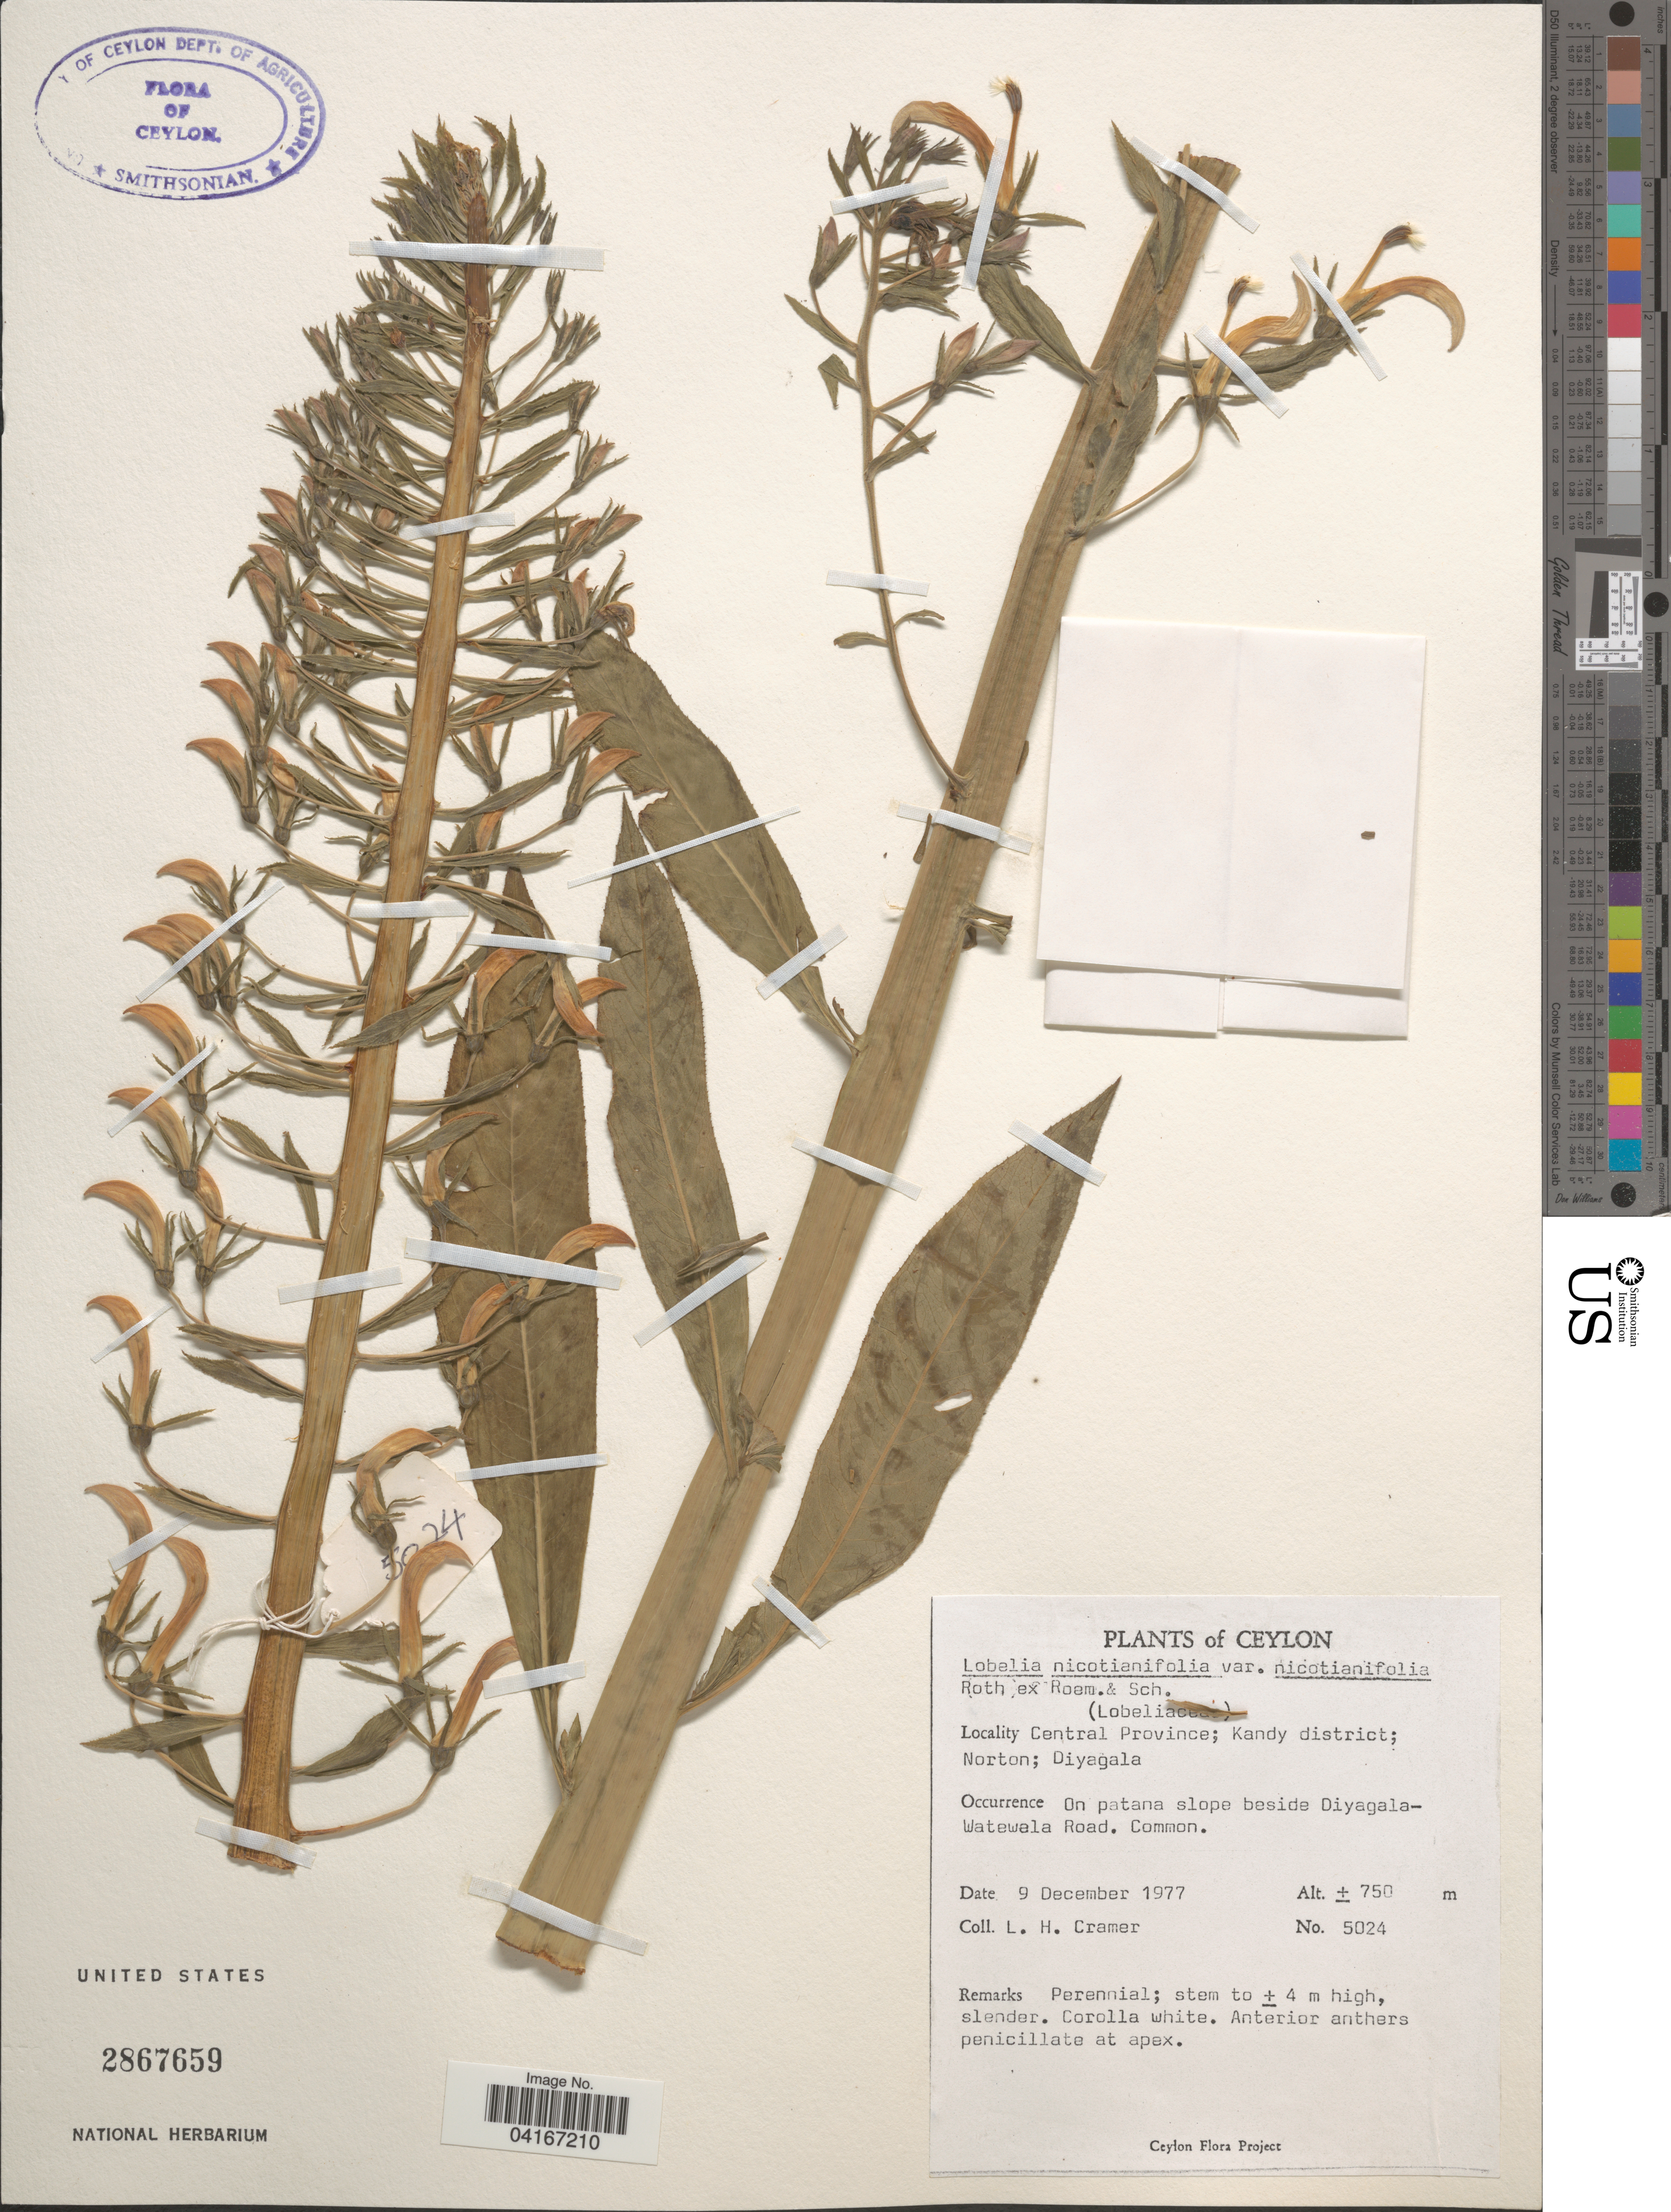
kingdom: Plantae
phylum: Tracheophyta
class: Magnoliopsida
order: Asterales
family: Campanulaceae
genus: Lobelia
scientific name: Lobelia nicotianifolia var. nicotianifolia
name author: Roth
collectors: L. H. Cramer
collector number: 5024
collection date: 1977-12-09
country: Sri Lanka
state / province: Central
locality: Ceylon. Kandy district; Norton; Diyagala. On patana slope beside Diyagala-Watewala Road.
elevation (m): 750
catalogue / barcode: US 2867659